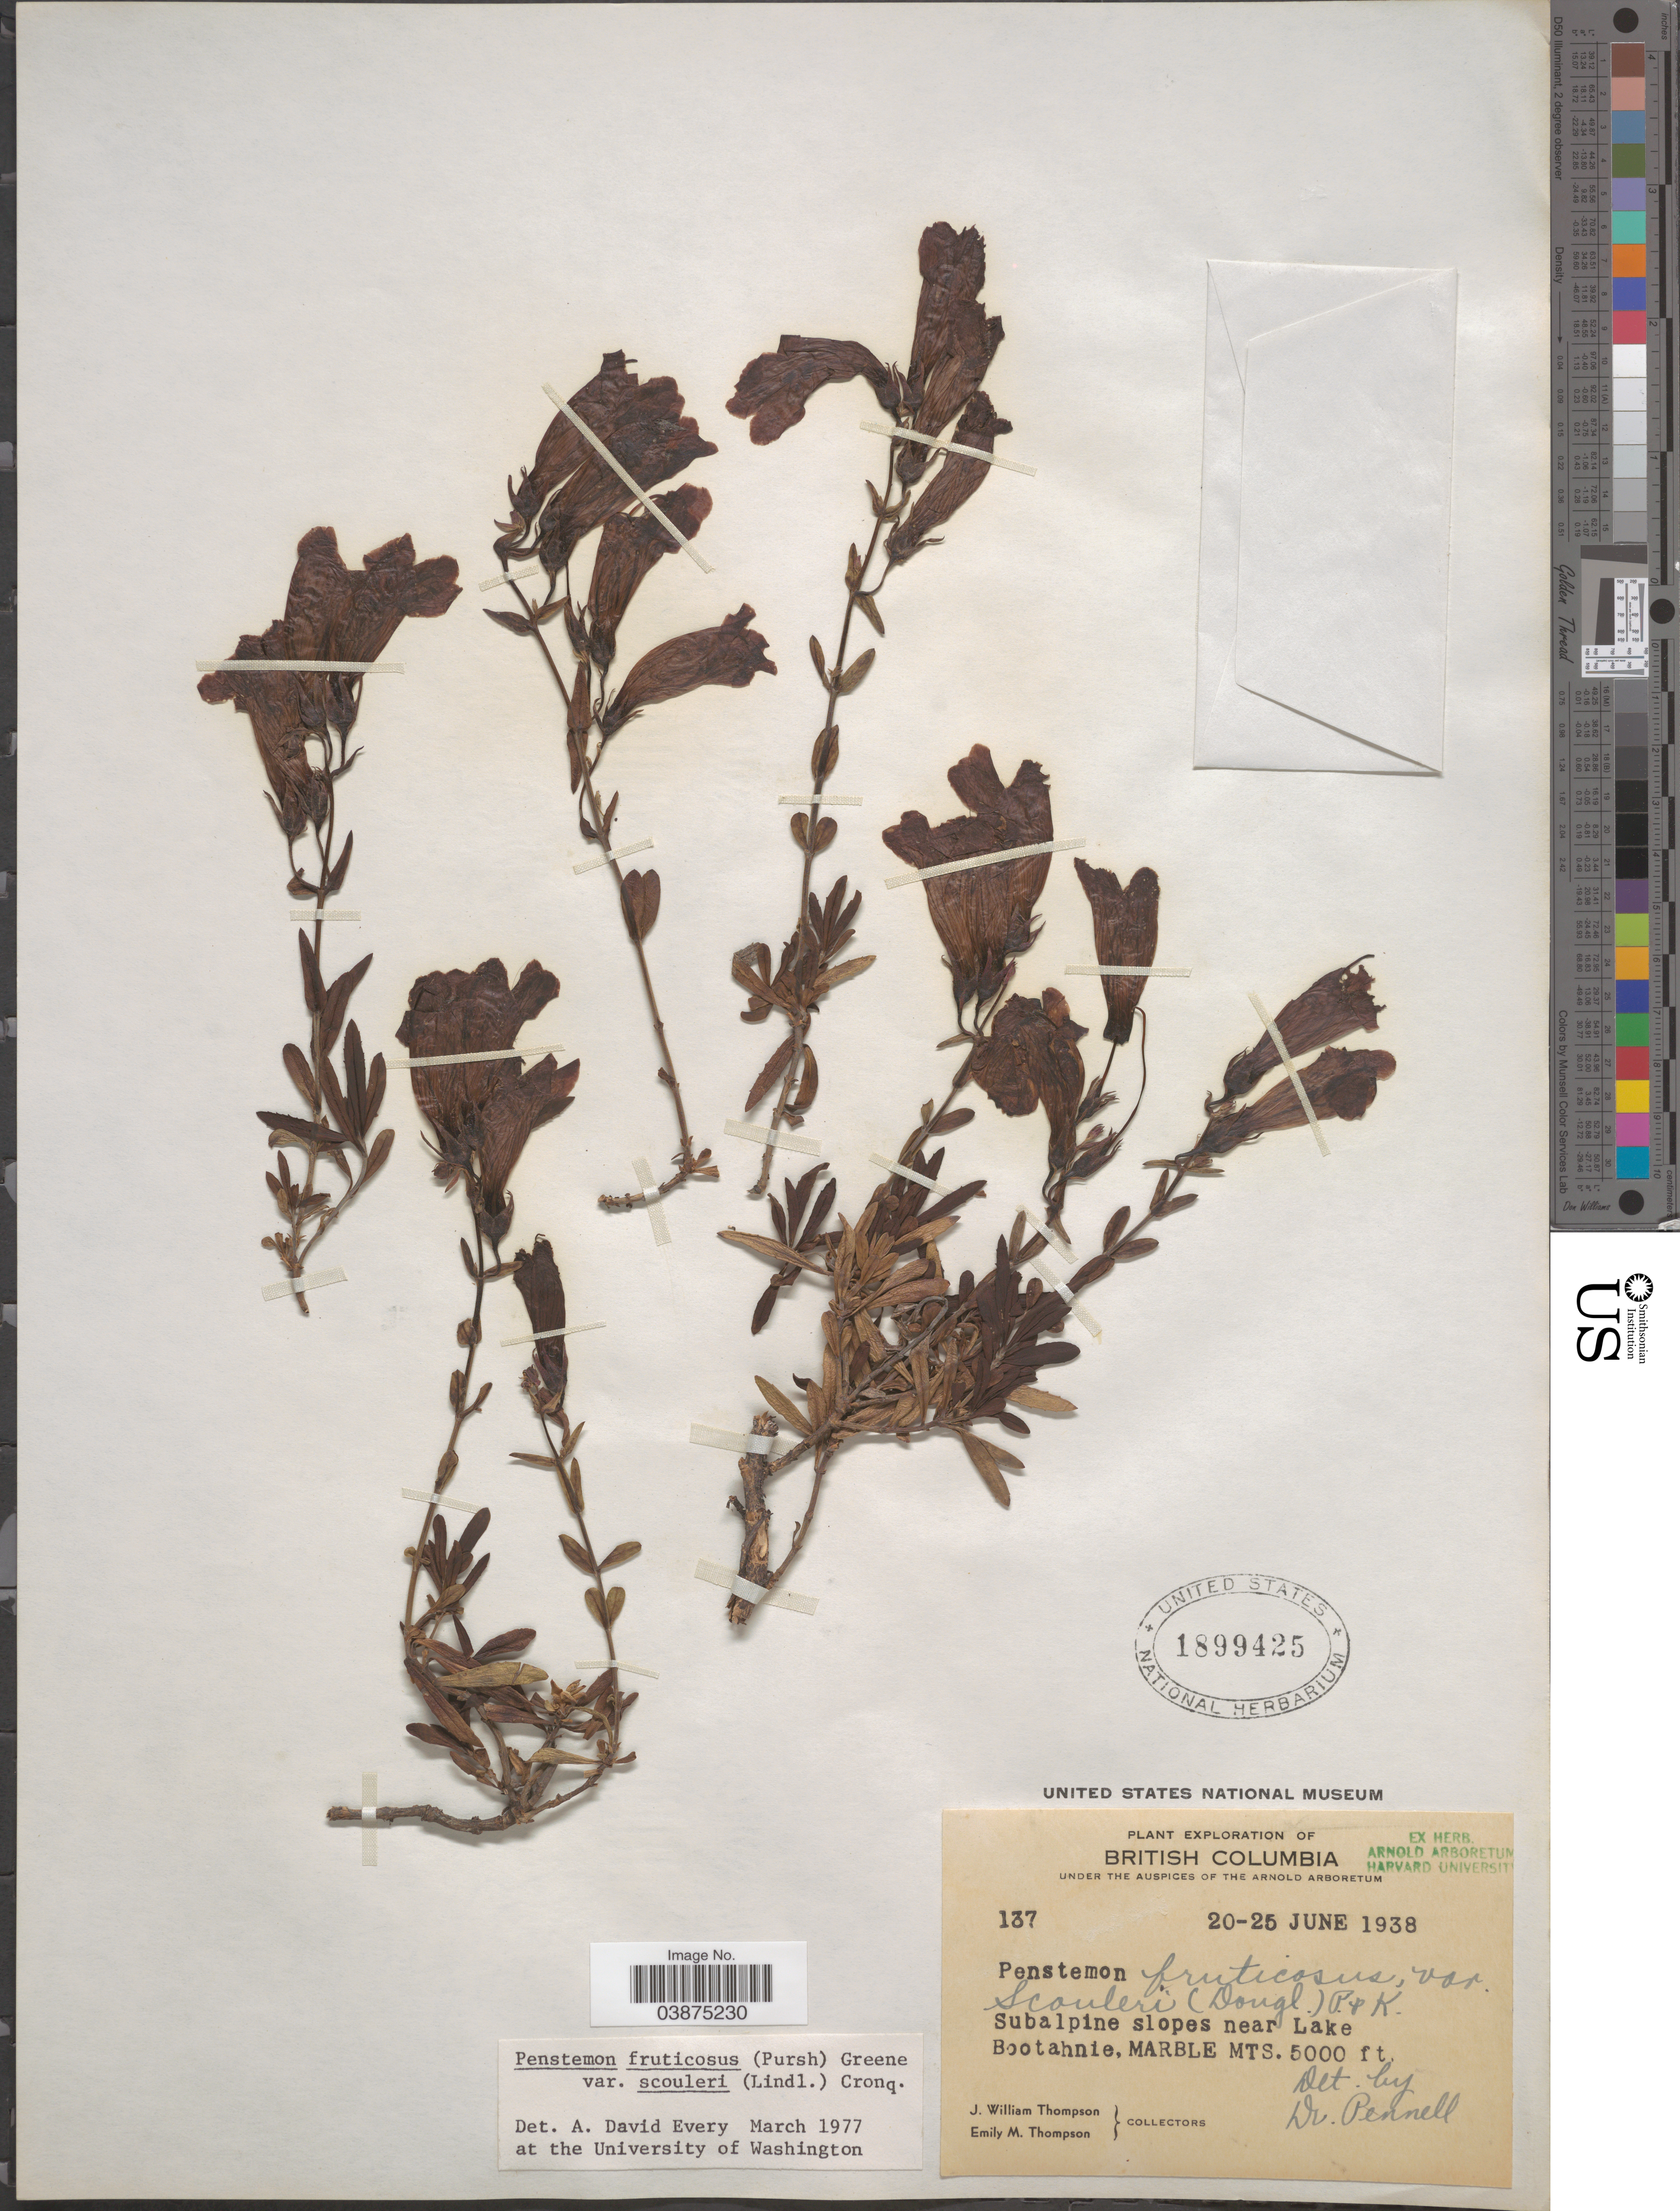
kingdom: Plantae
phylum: Tracheophyta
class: Magnoliopsida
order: Lamiales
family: Plantaginaceae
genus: Penstemon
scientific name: Penstemon fruticosus var. scouleri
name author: (Lindl.) Cronquist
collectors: J. W. Thompson & E. M. Thompson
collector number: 137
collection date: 1938-06-20/1938-06-25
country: Canada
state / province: British Columbia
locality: Near Lake Bootahnie, Marble Mts.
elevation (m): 1524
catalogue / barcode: US 1899425